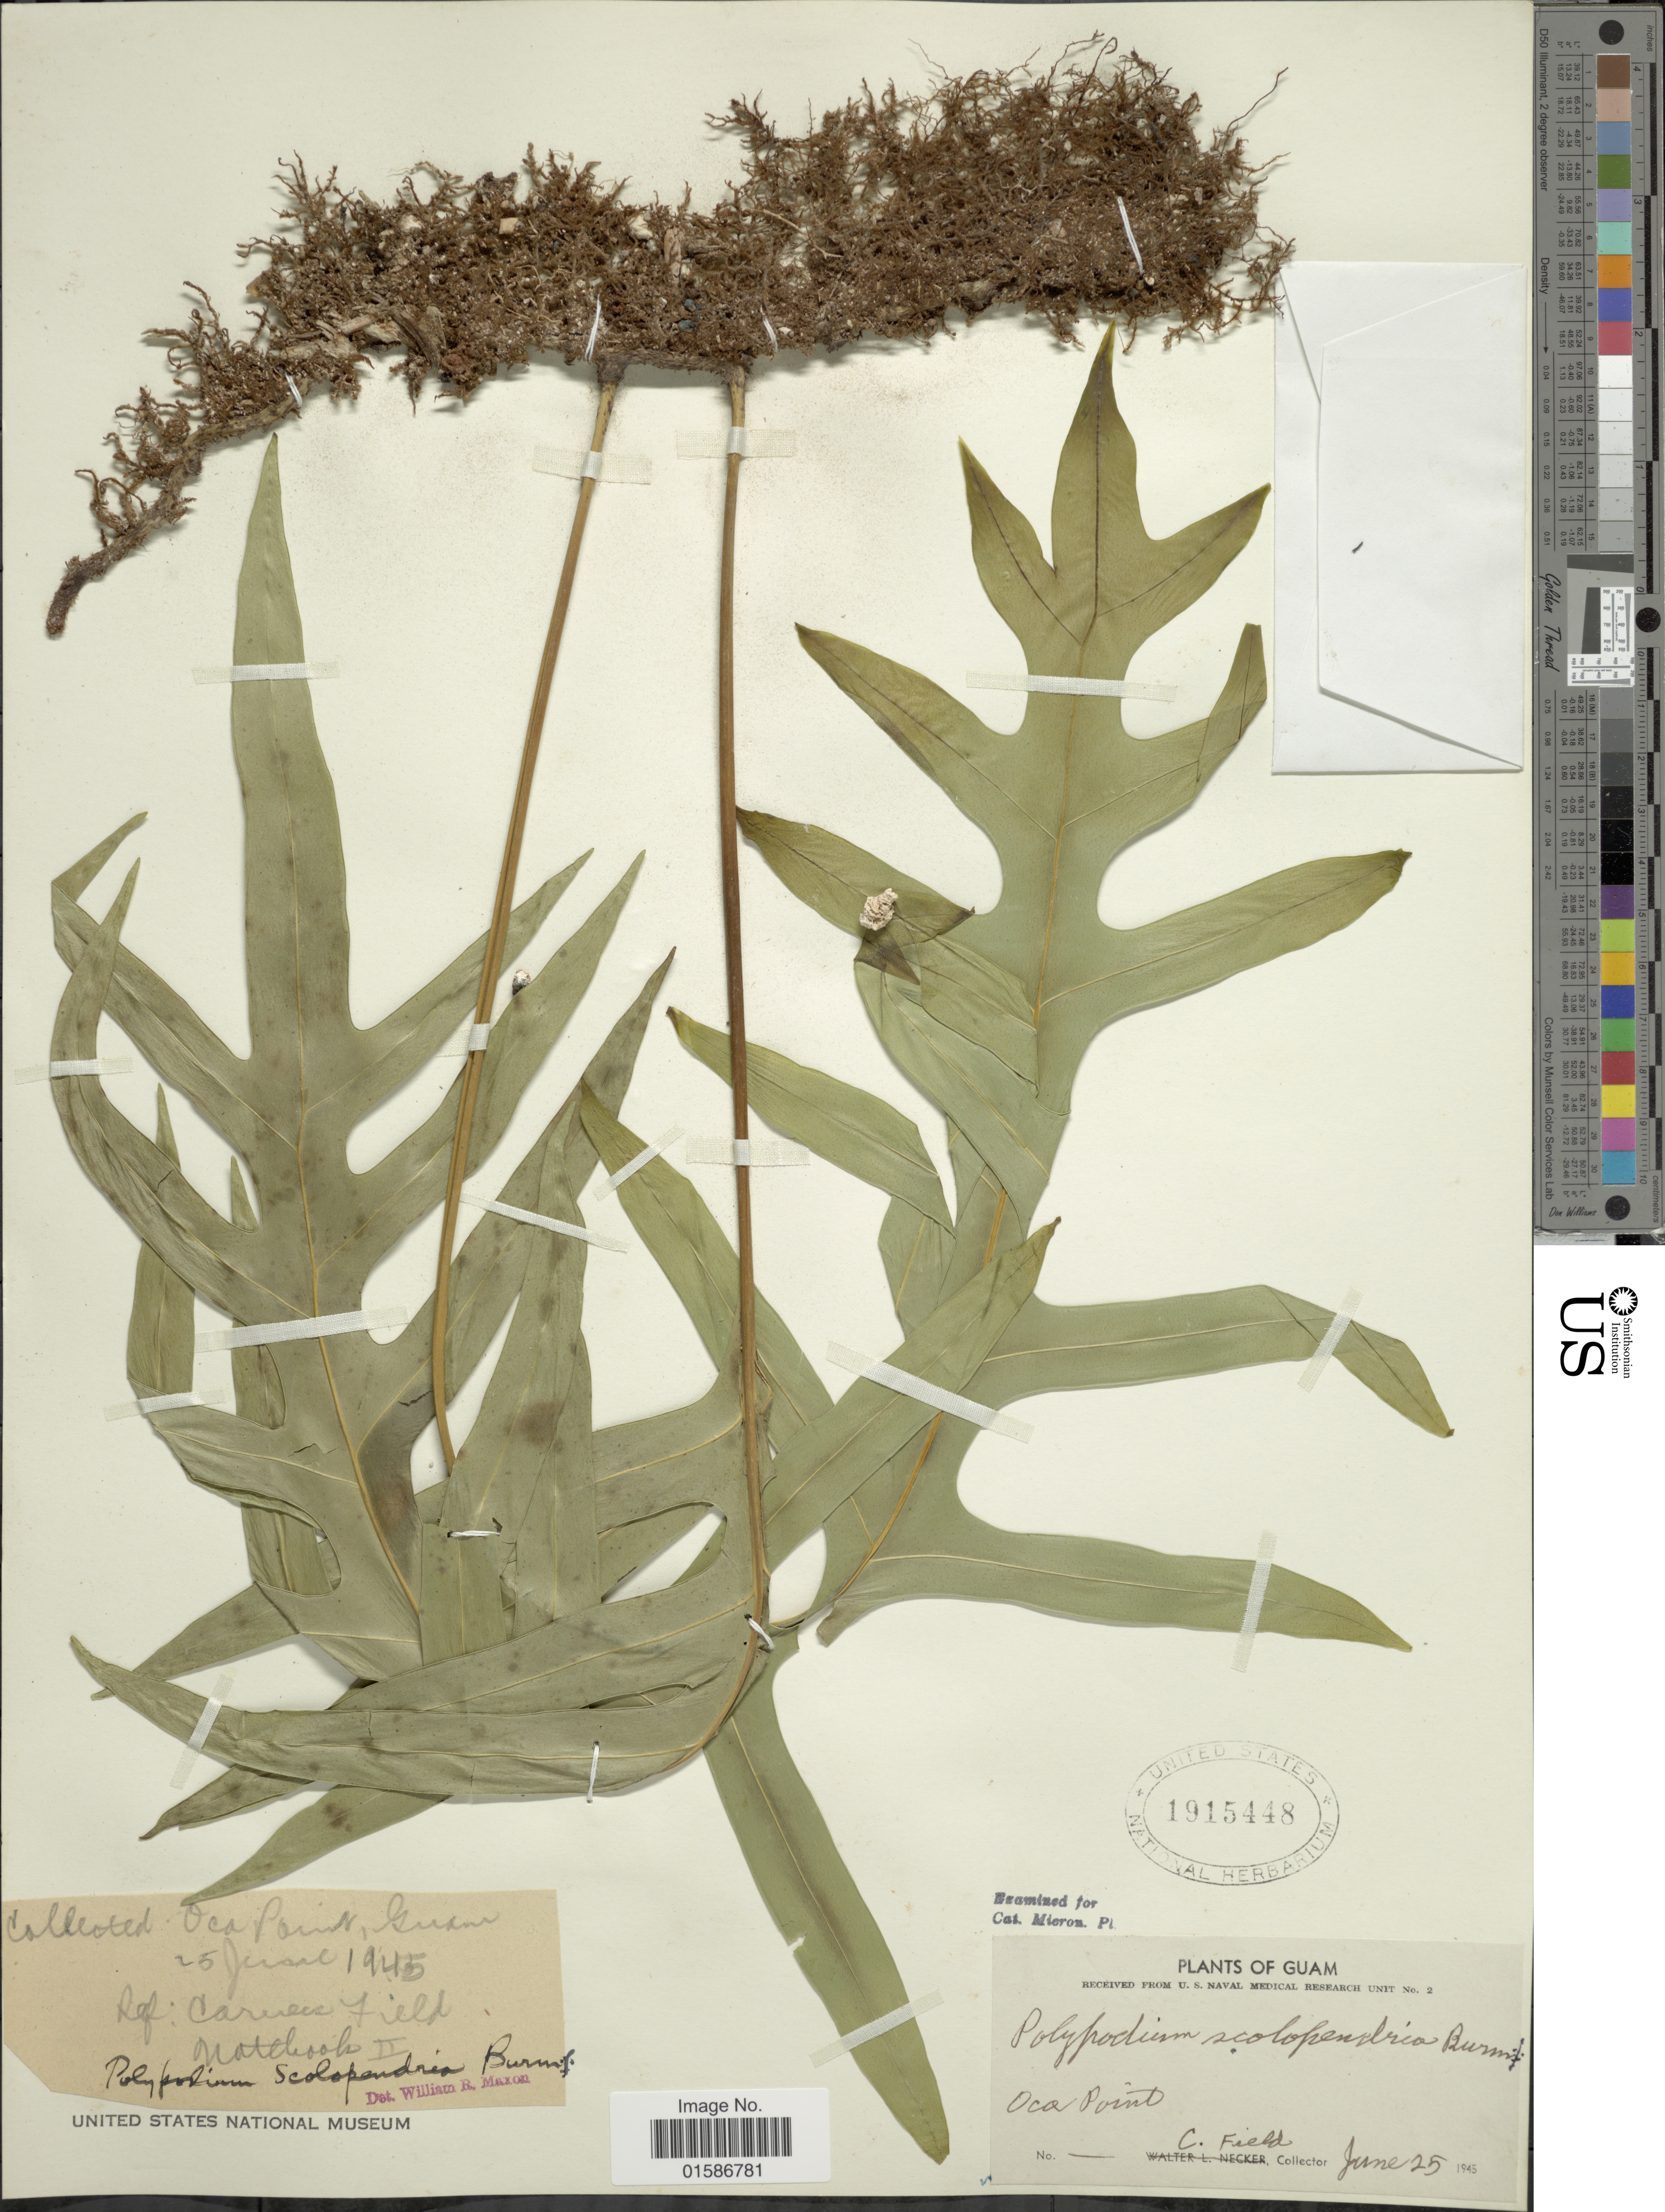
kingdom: Plantae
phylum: Tracheophyta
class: Polypodiopsida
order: Polypodiales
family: Polypodiaceae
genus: Microsorum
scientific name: Microsorum scolopendria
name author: (Burm. f.) Copel.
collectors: C. Field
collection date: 1945-06-25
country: Guam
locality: Oca Point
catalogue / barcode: US 1915448